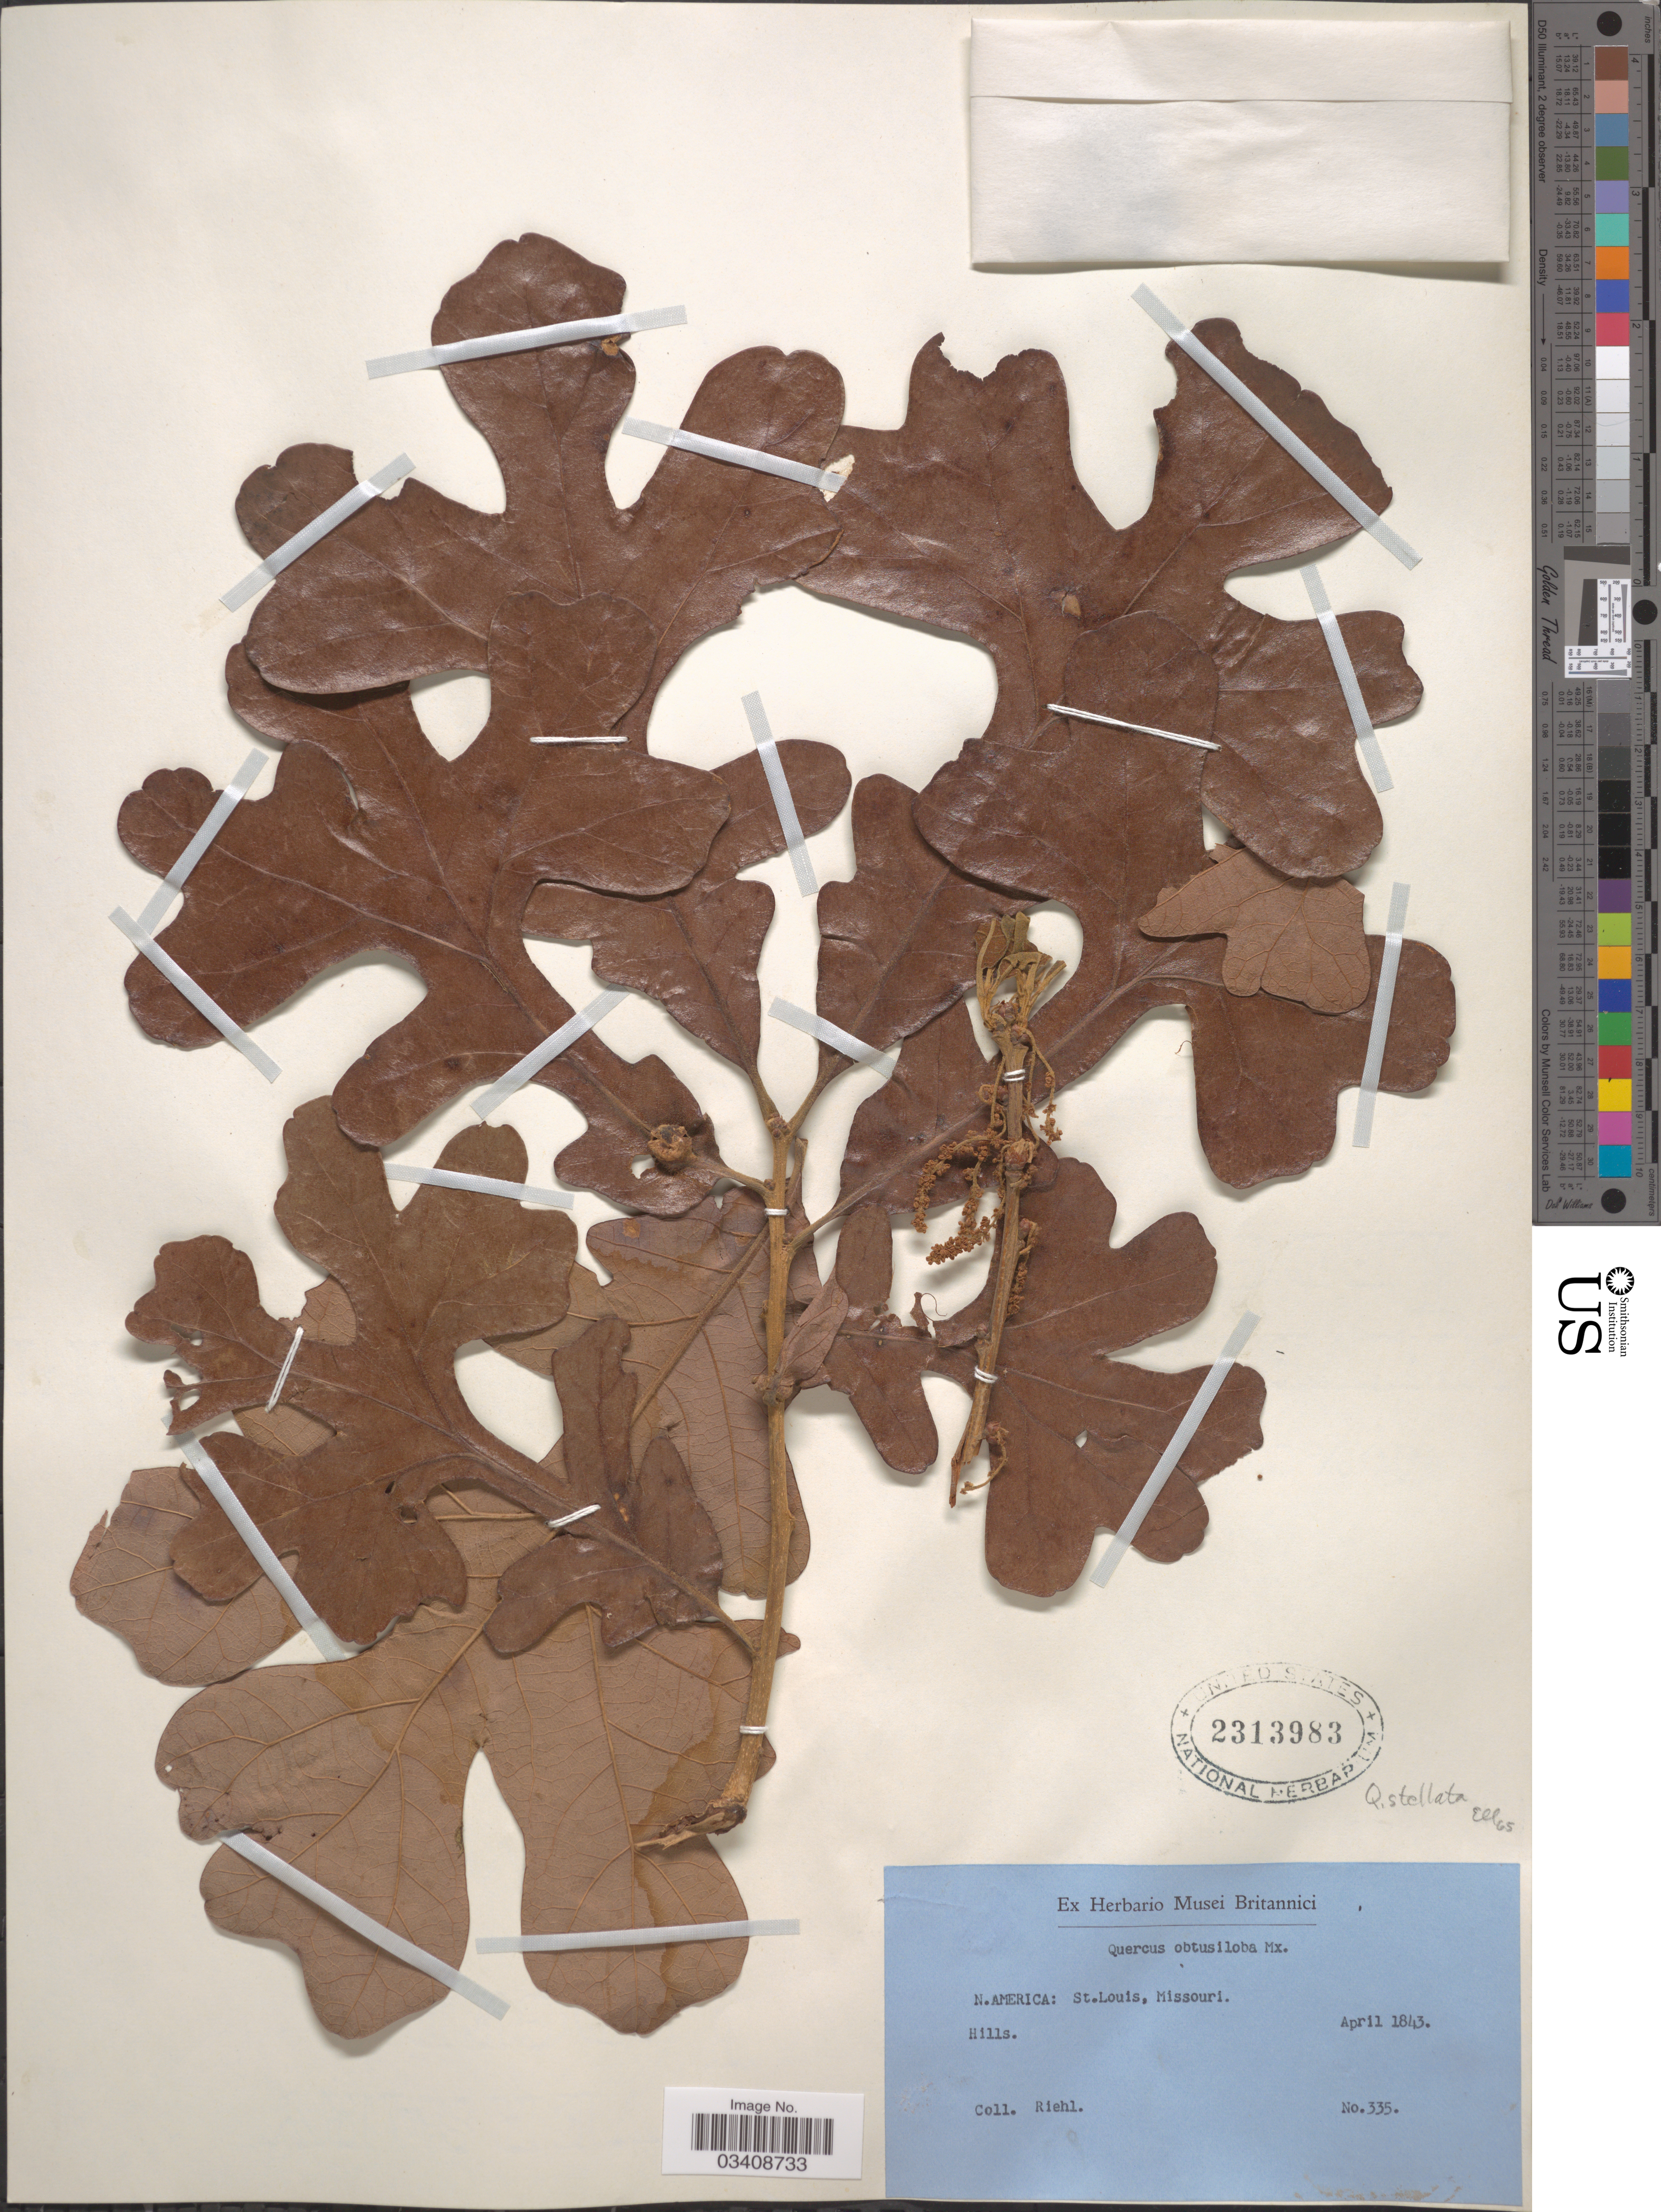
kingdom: Plantae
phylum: Tracheophyta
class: Magnoliopsida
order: Fagales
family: Fagaceae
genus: Quercus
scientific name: Quercus stellata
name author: Wangenh.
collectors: Riehl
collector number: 335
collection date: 1843-04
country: United States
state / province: Missouri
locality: St.Louis. Hills.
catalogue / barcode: US 2313983